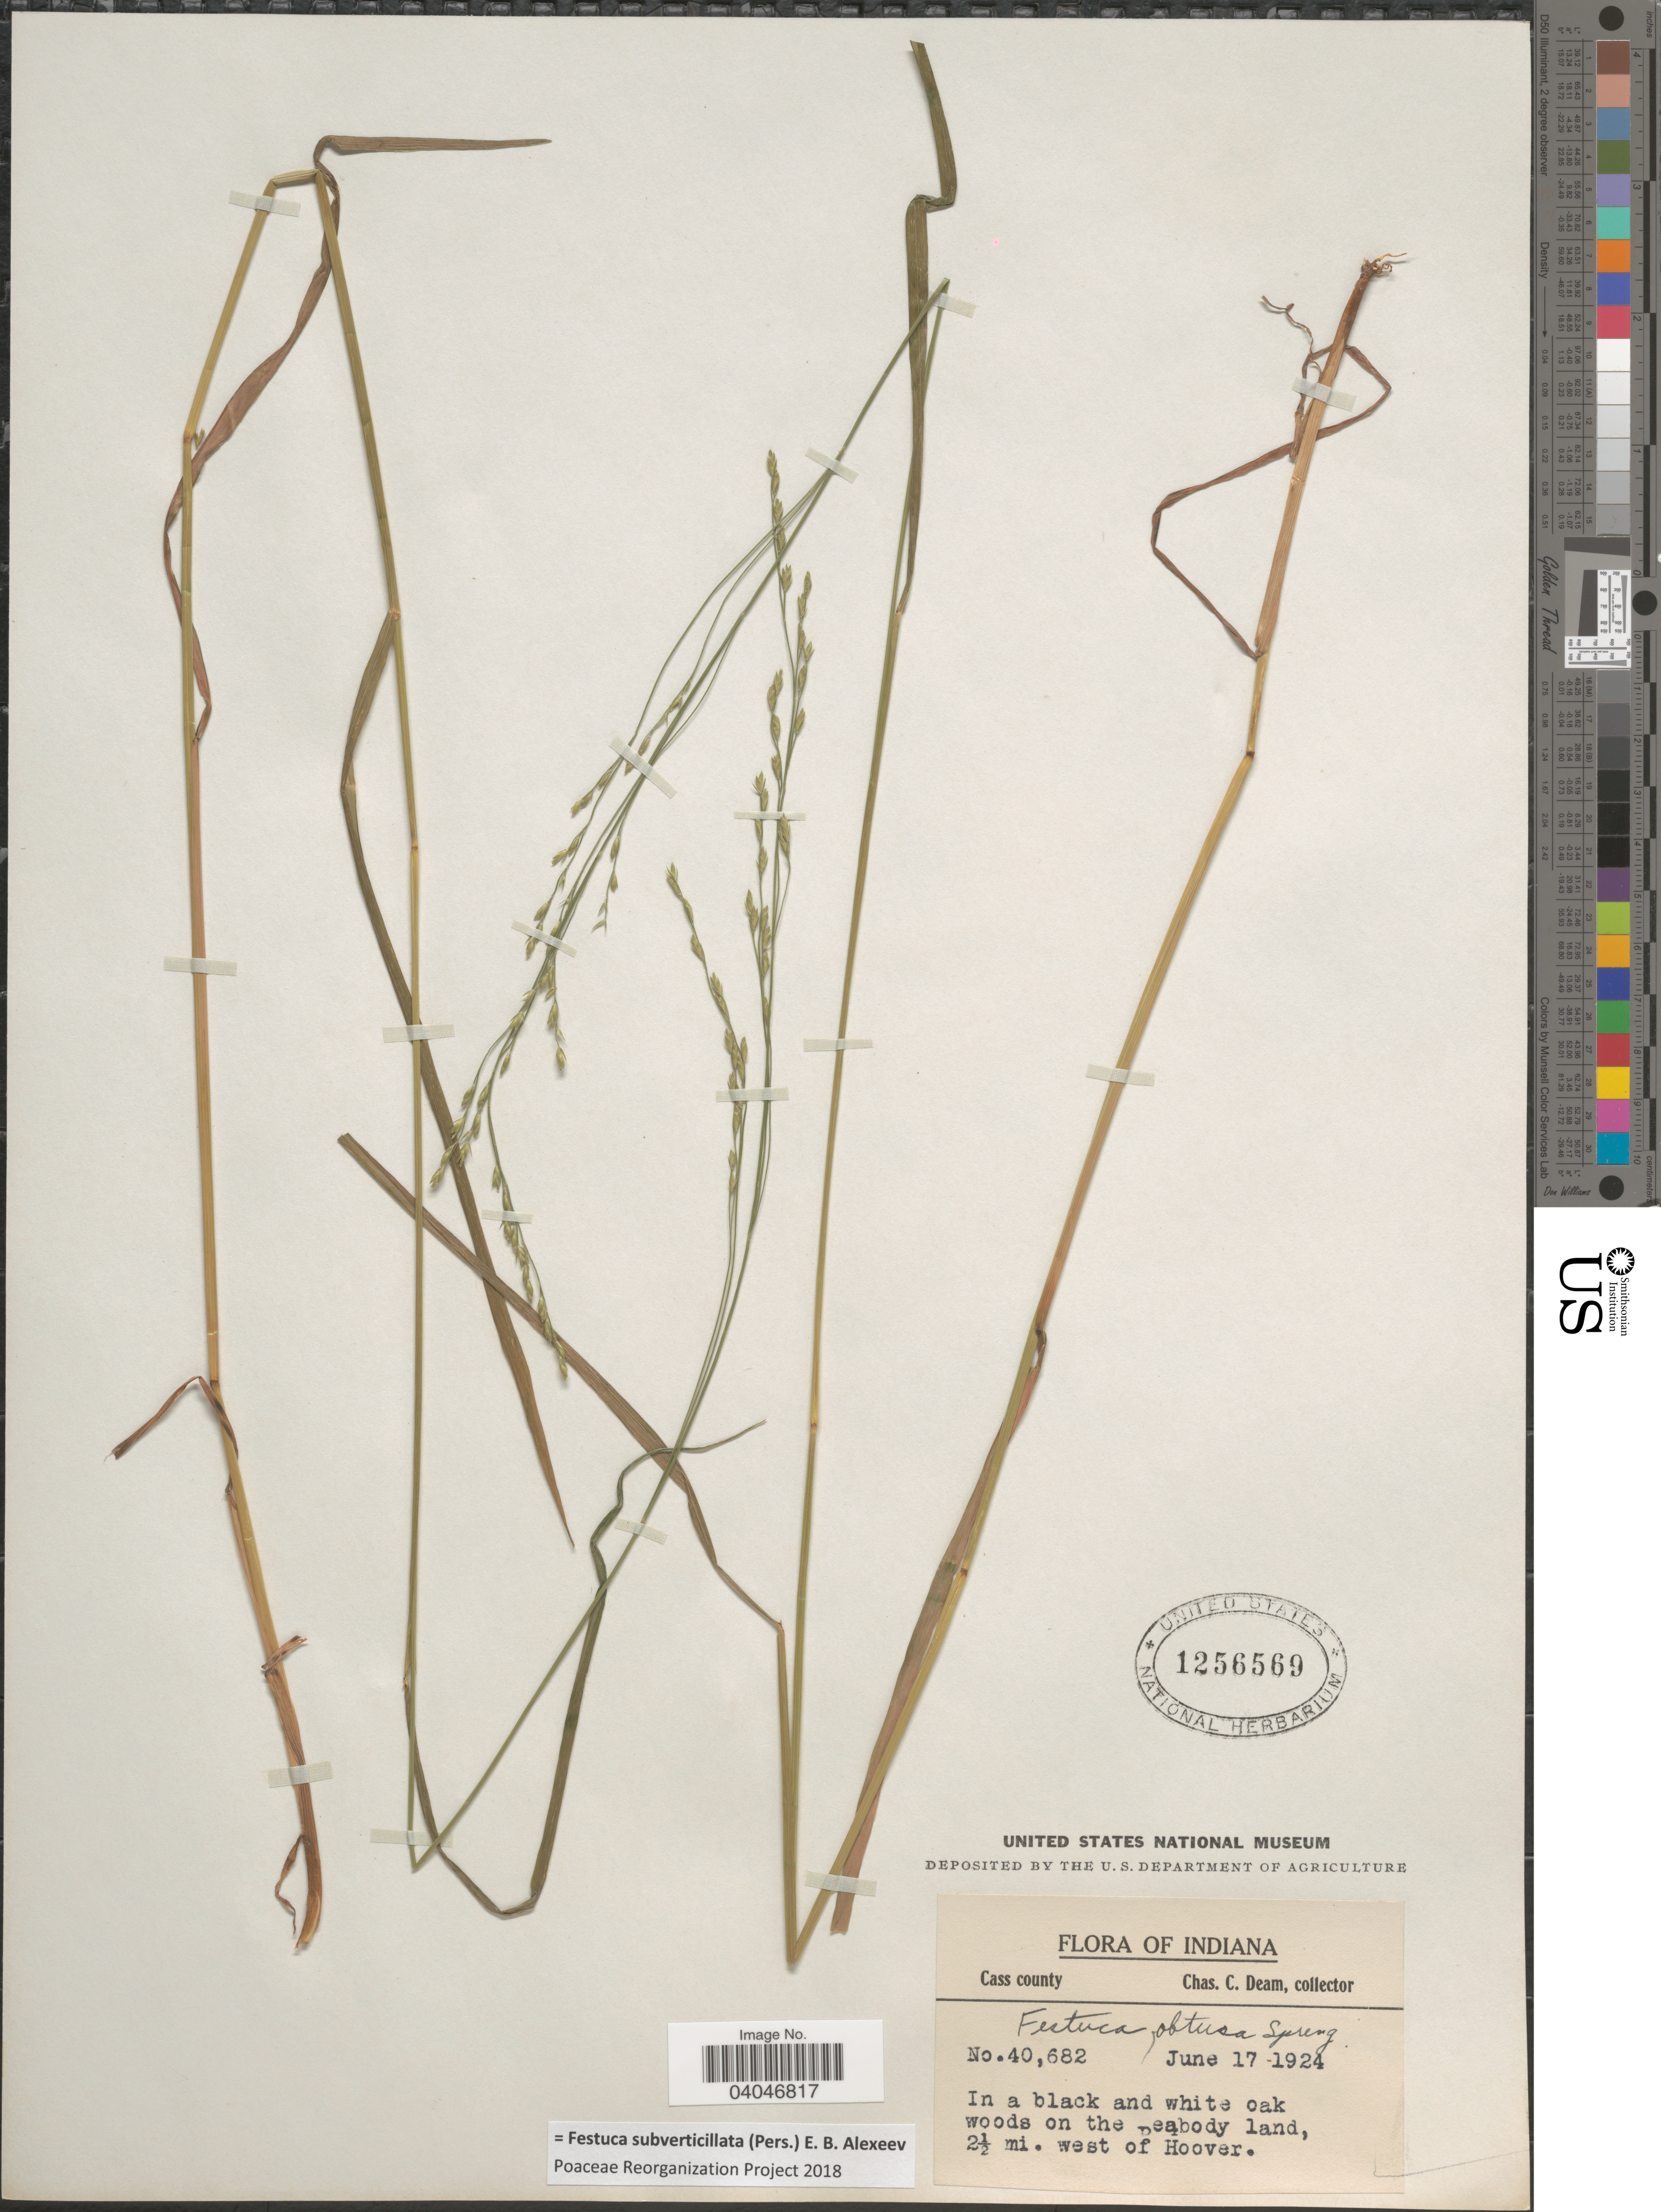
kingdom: Plantae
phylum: Tracheophyta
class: Liliopsida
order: Poales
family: Poaceae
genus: Festuca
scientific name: Festuca subverticillata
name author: (Pers.) E.B. Alexeev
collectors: C. C. Deam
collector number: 40682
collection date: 1924-06-17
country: United States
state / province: Indiana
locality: Cass county. In a black and white oak woods on the Peabody land, 2½ mi. west of Hoover.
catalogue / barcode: US 1256569